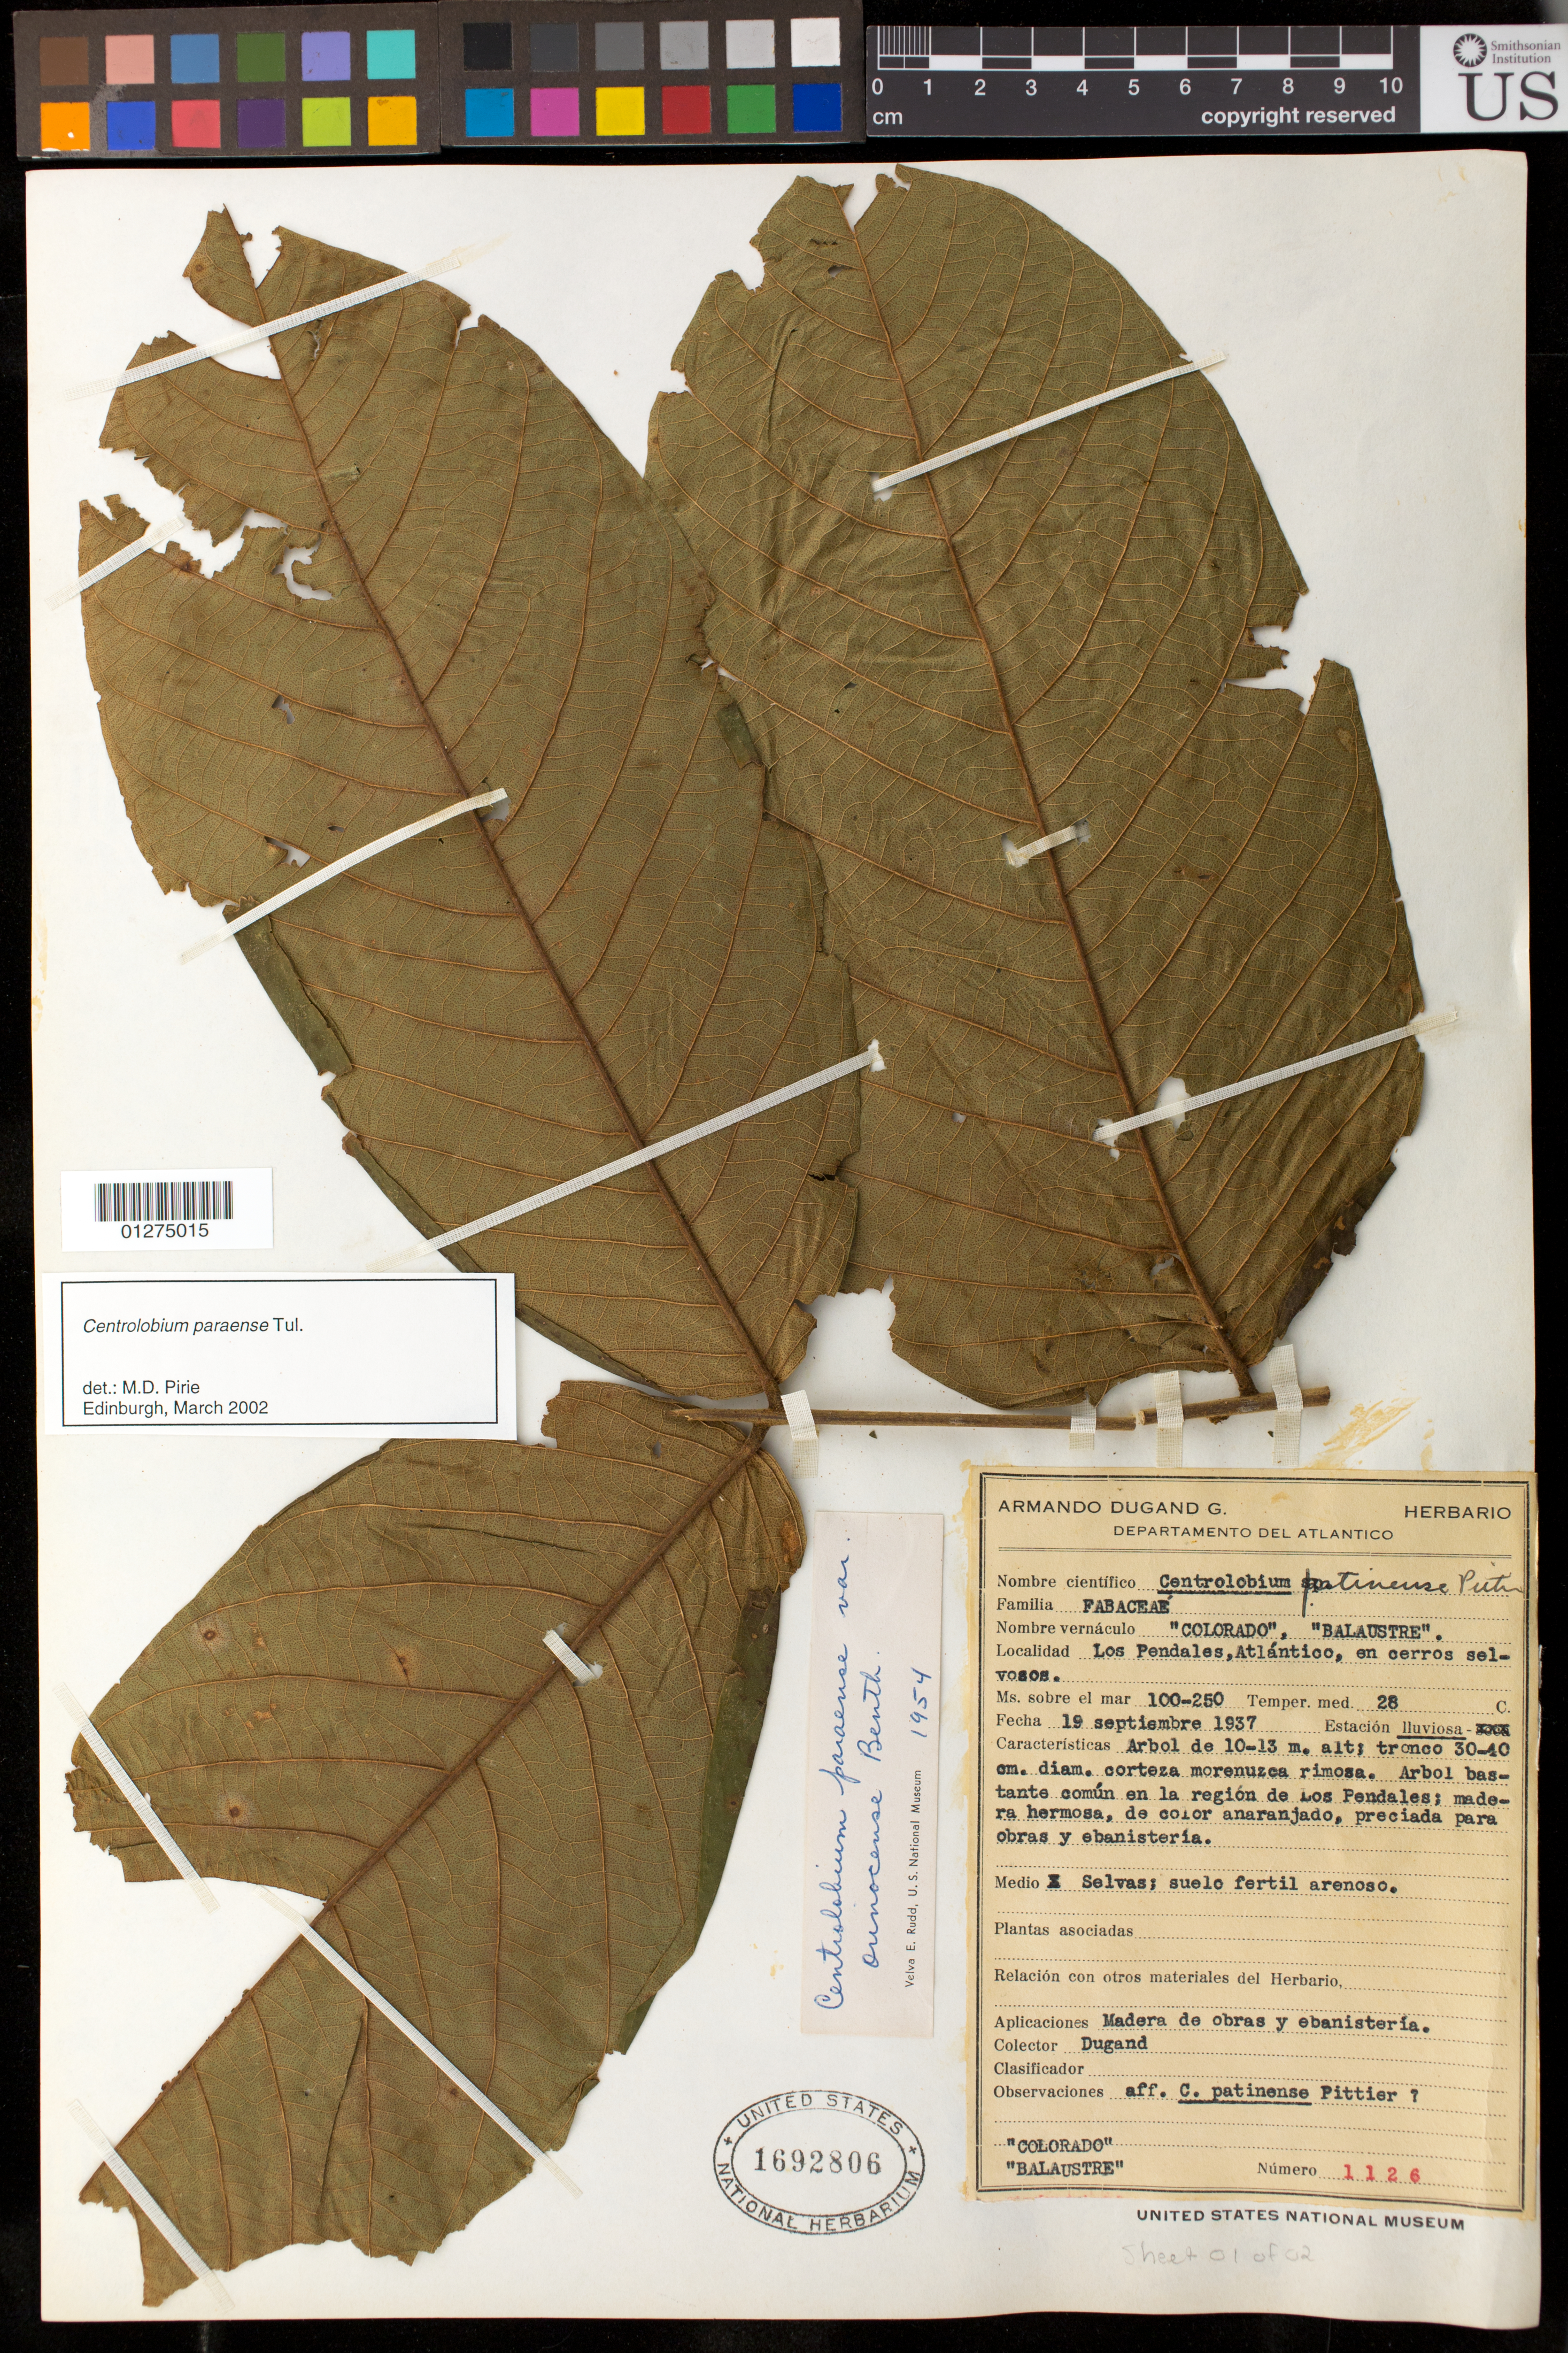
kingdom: Plantae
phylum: Tracheophyta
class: Magnoliopsida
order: Fabales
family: Fabaceae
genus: Centrolobium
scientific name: Centrolobium paraense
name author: Tul.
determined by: Pirie, M. D., (U)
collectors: A. Dugand G.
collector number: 1126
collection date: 1937-09-19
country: Colombia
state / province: Atlántico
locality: Los Pendales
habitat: selvas, suelo fertil arenoso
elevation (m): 100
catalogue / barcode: US 1692806